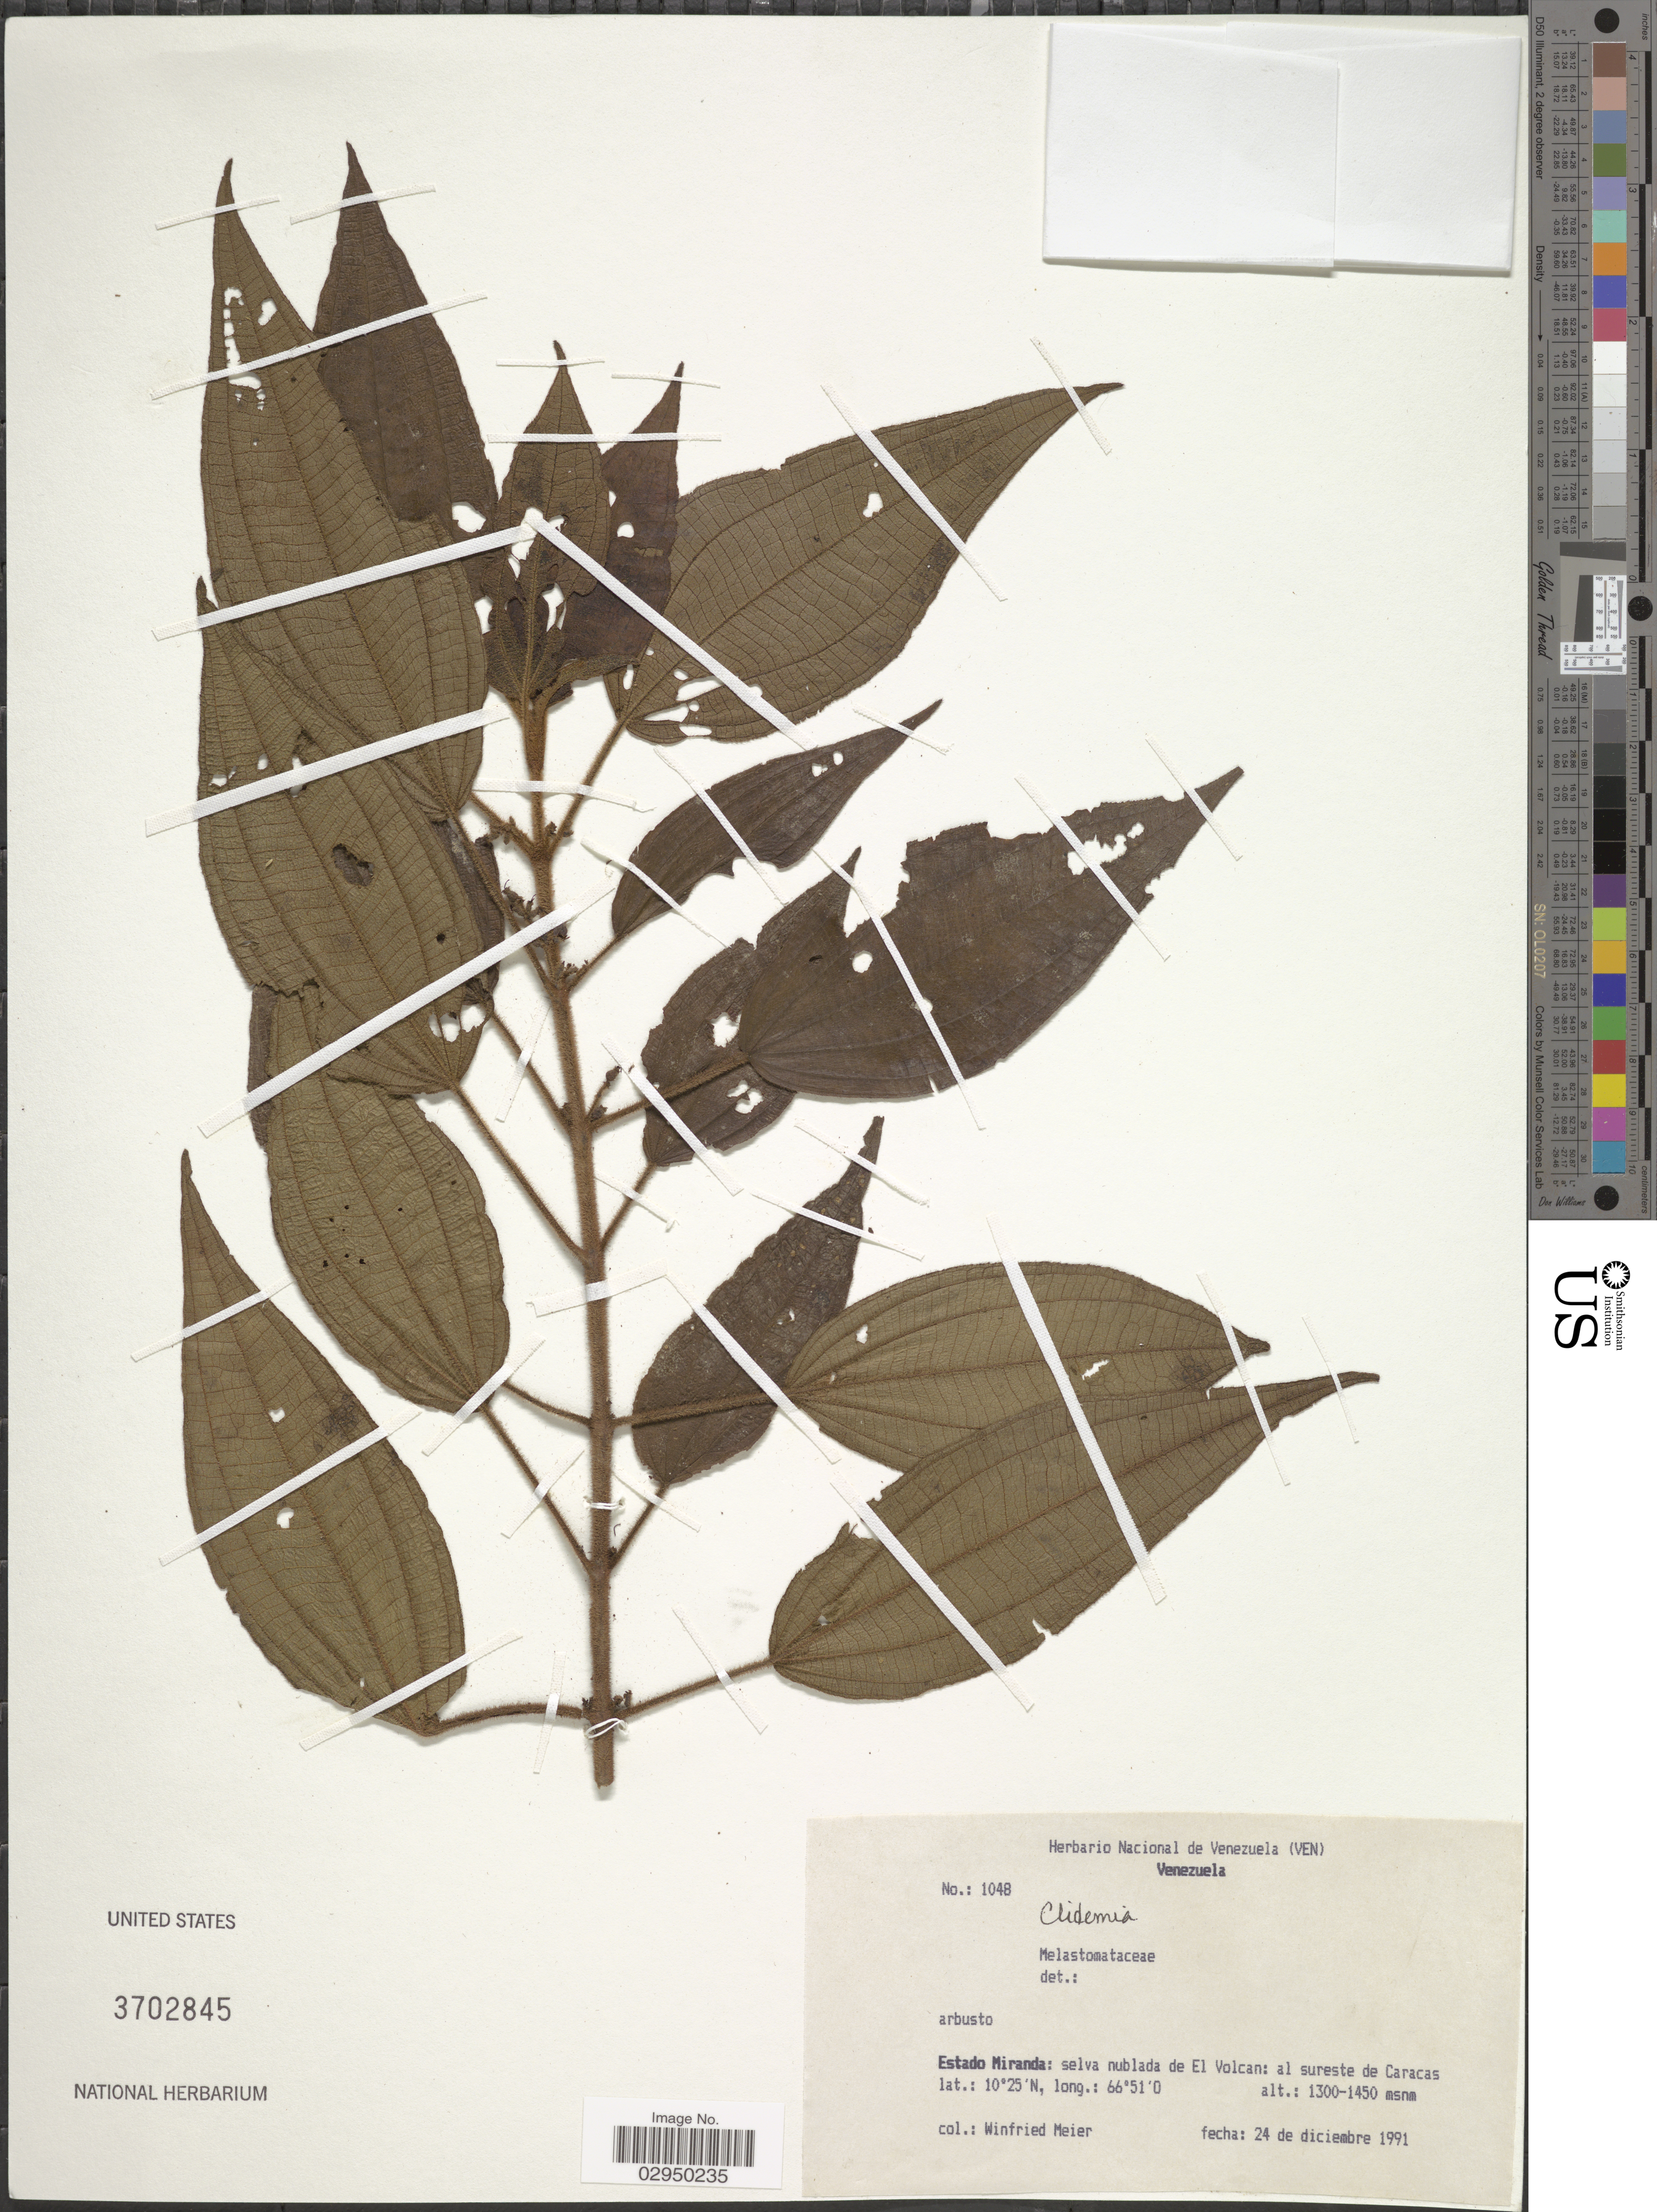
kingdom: Plantae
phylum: Tracheophyta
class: Magnoliopsida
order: Myrtales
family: Melastomataceae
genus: Clidemia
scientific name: Clidemia sp.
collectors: W. Meier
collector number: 1048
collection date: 1991-12-24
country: Venezuela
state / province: Miranda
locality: Selva nublada de El Volcan: al sureste de Caracas.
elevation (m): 1300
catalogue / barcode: US 3702845